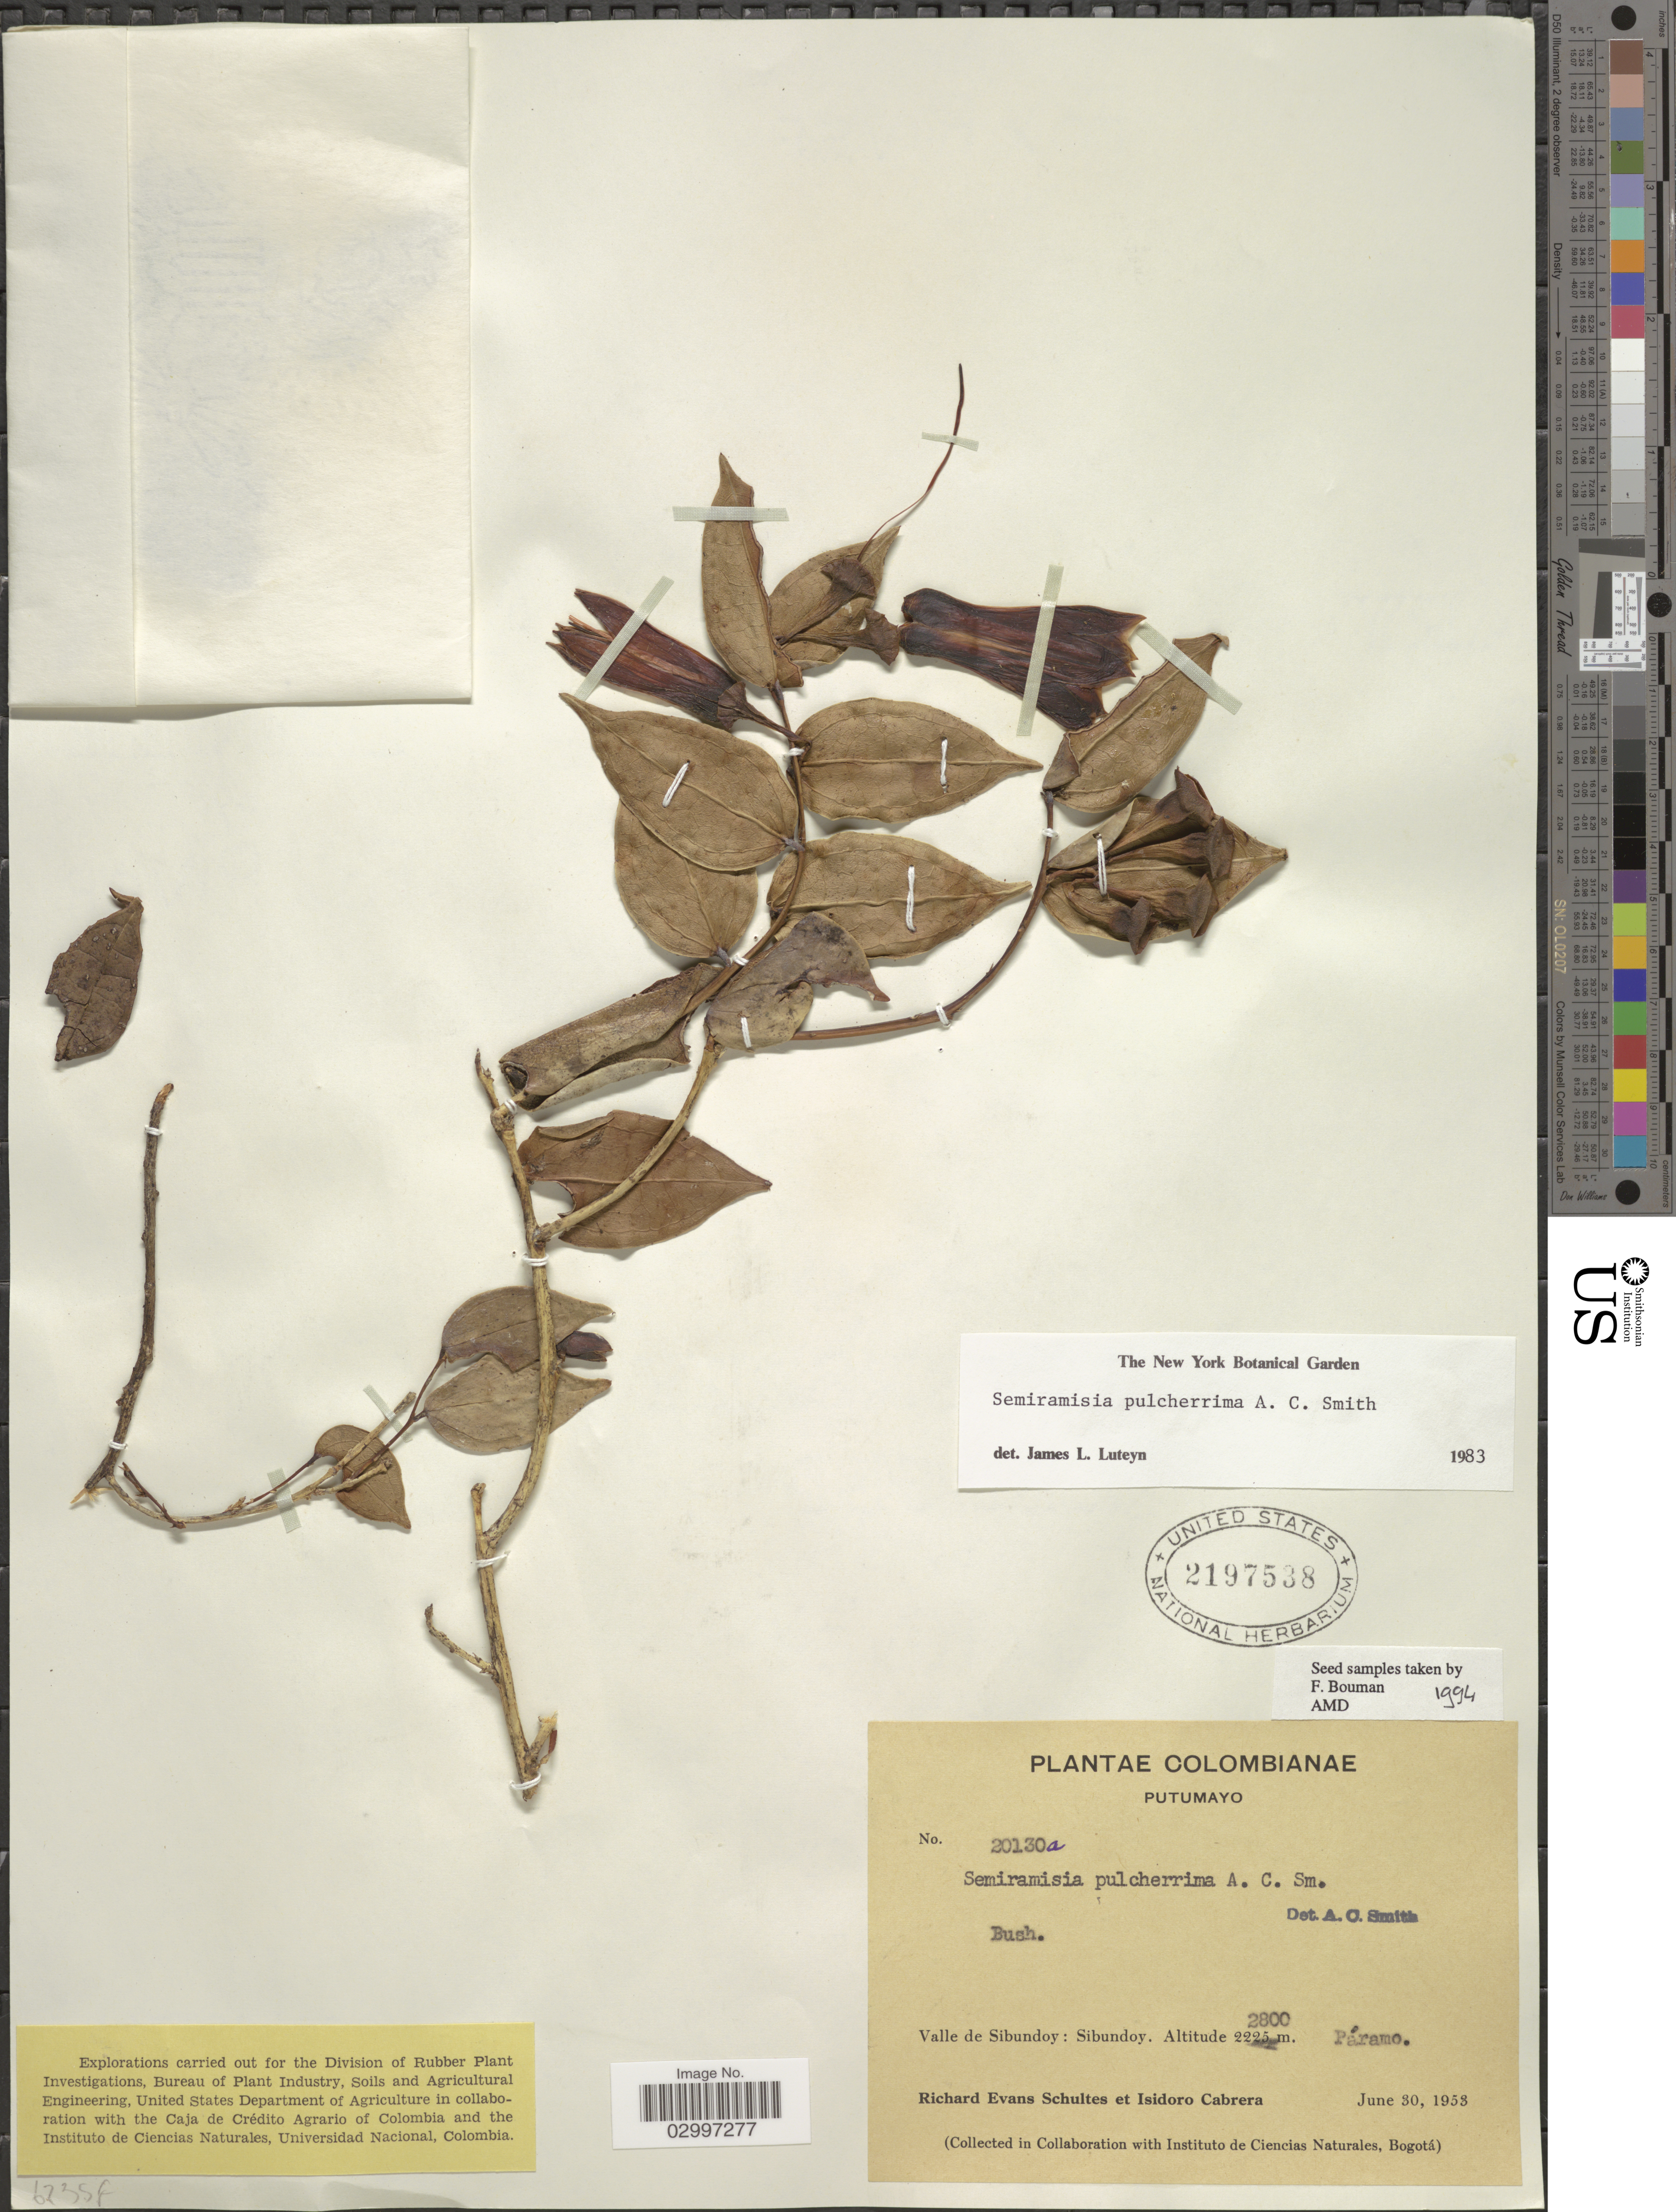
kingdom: Plantae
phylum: Tracheophyta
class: Magnoliopsida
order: Ericales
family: Ericaceae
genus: Semiramisia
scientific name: Semiramisia pulcherrima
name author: A.C. Sm.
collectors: R. E. Schultes & I. Cabrera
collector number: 20130a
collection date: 1958-06-30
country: Colombia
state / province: Putumayo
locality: Valle de Sibundoy, Sibundoy.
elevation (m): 2800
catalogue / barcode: US 2197538